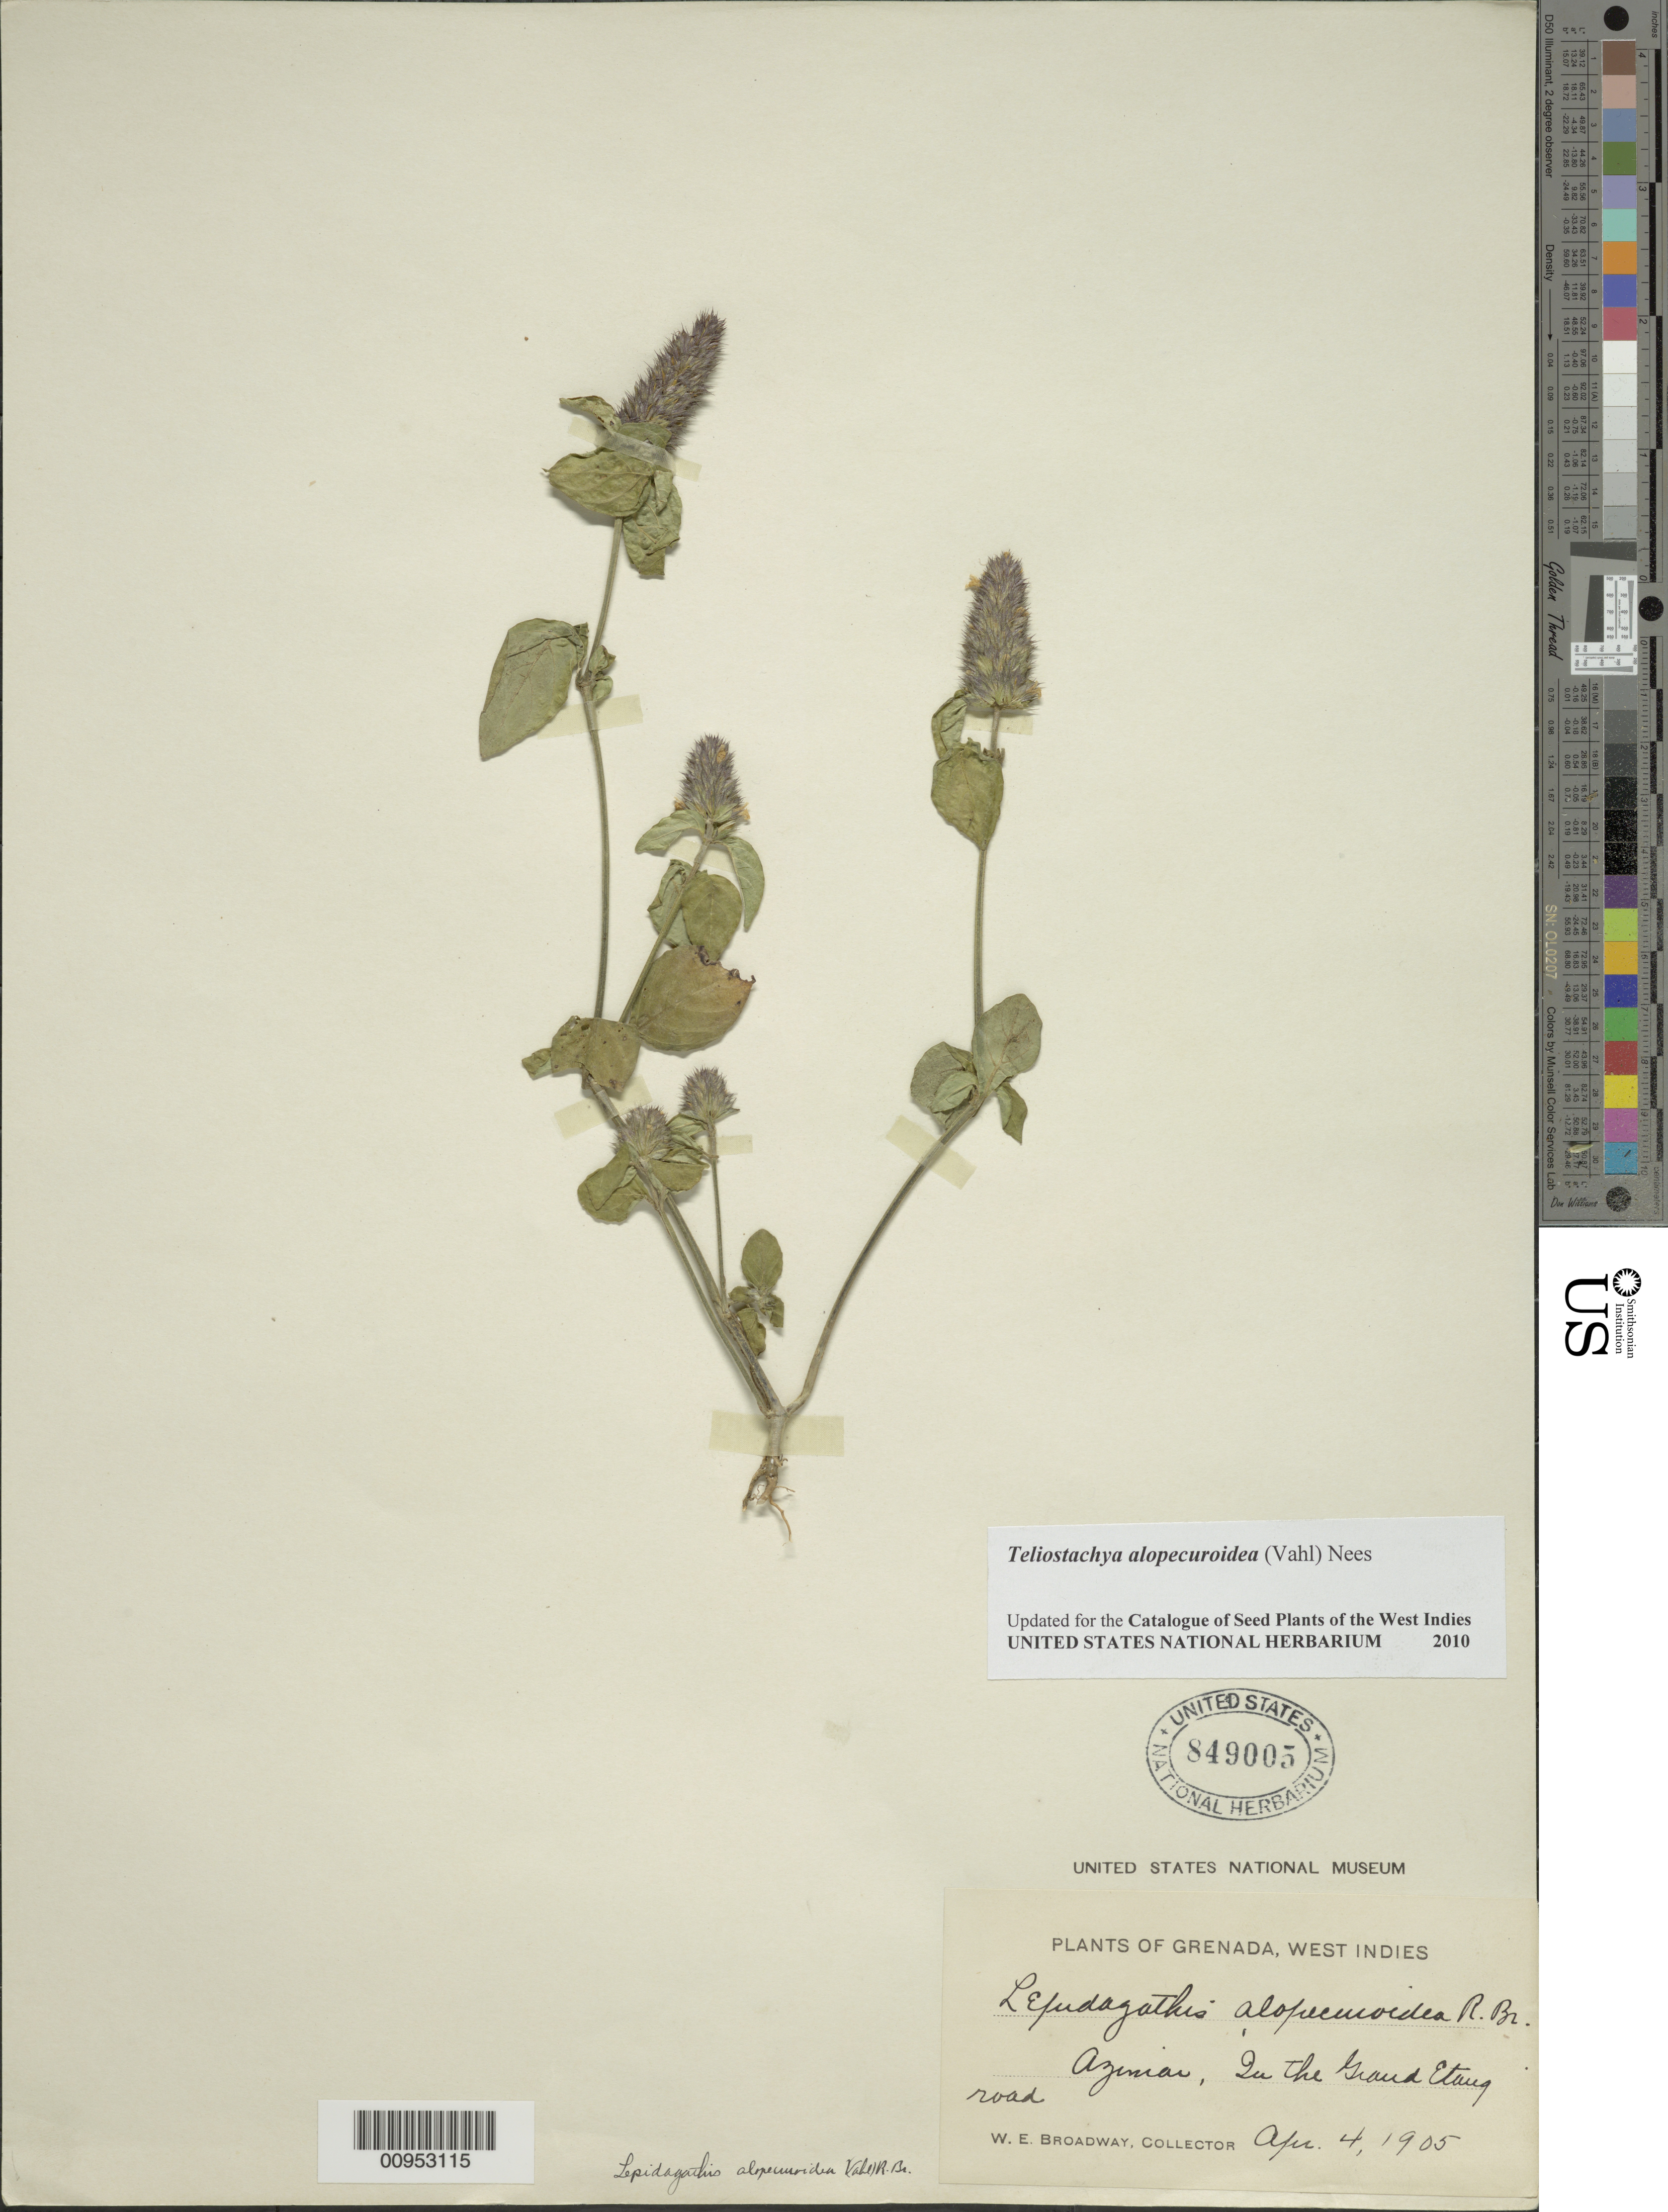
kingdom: Plantae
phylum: Tracheophyta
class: Magnoliopsida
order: Lamiales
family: Acanthaceae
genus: Teliostachya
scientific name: Teliostachya alopecuroidea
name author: (Vahl) Nees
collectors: W. E. Broadway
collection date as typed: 04 Apr 1905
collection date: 1905-04-04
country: Grenada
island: Grenada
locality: Azimar, on the Grand Etang road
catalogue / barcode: US 849005